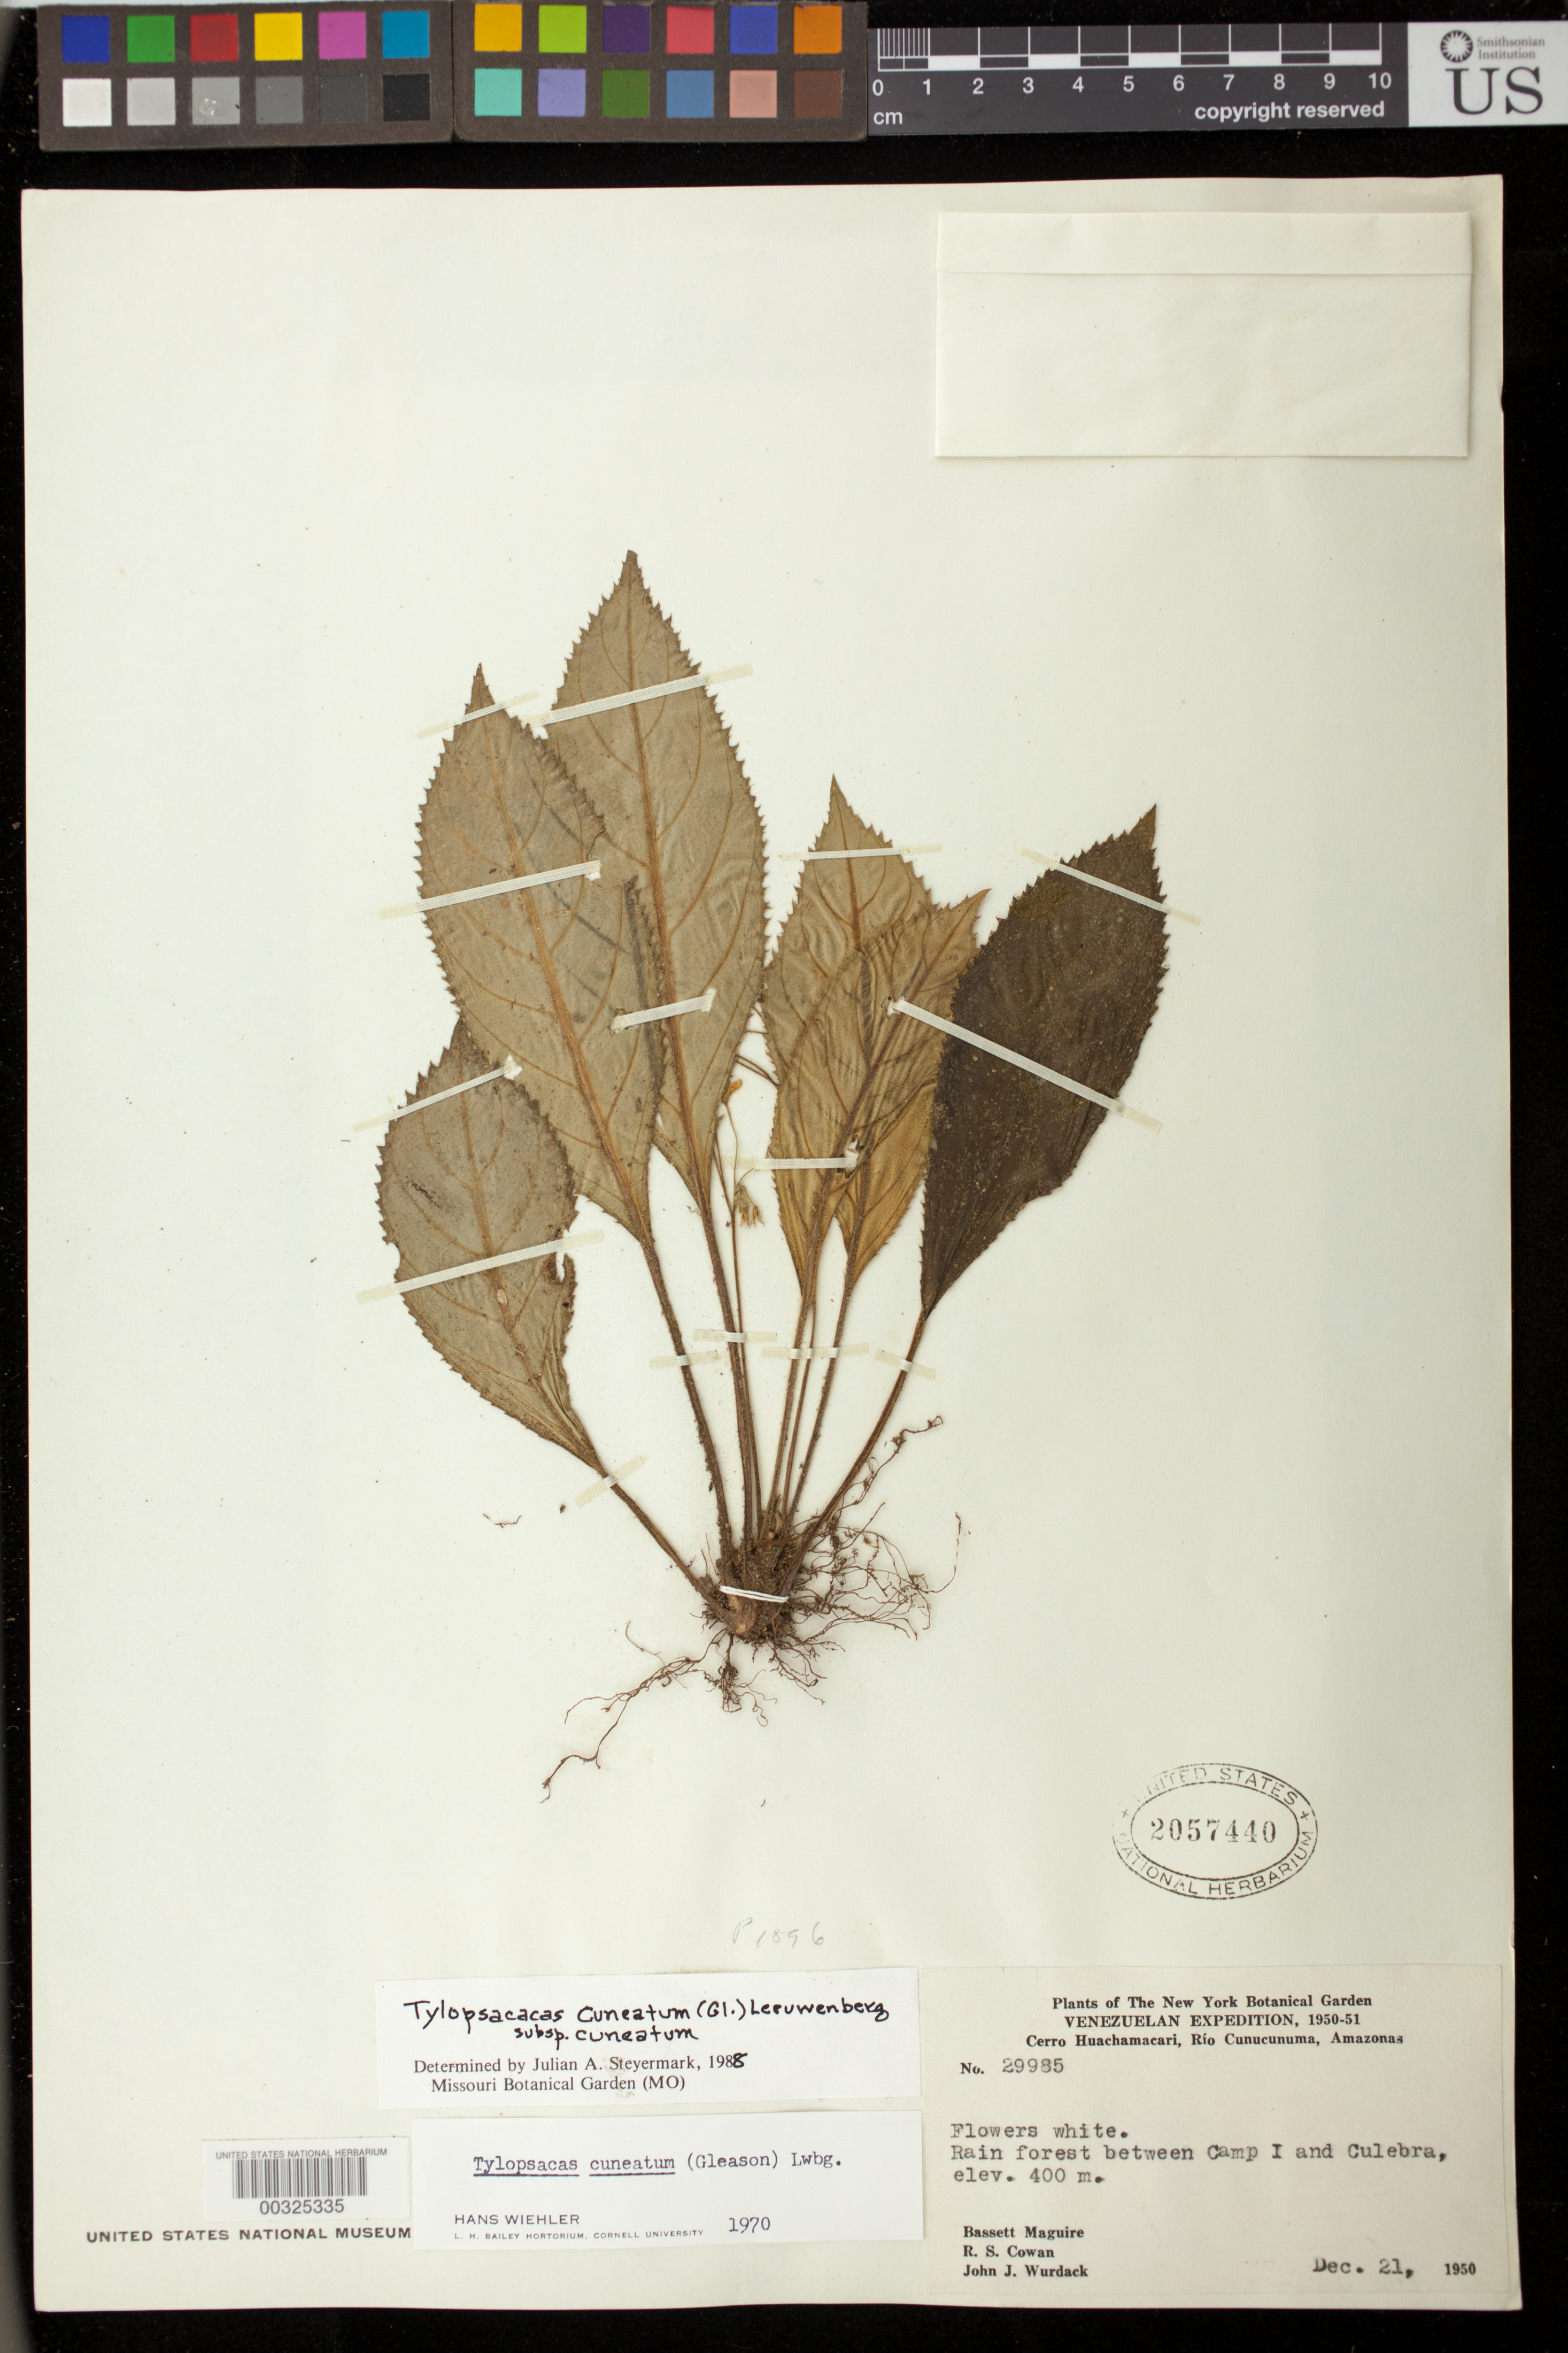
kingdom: Plantae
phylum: Tracheophyta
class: Magnoliopsida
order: Lamiales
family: Gesneriaceae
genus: Tylopsacas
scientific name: Tylopsacas cuneata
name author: (Gleason) Leeuwenb.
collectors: B. Maguire, R. S. Cowan & J. J. Wurdack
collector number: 29985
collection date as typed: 21 Dec 1950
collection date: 1950-12-21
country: Venezuela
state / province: Amazonas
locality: Cerro Huachamacari, Rio Cunucunuma, between camp I and Culebra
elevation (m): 400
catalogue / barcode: US 2057440